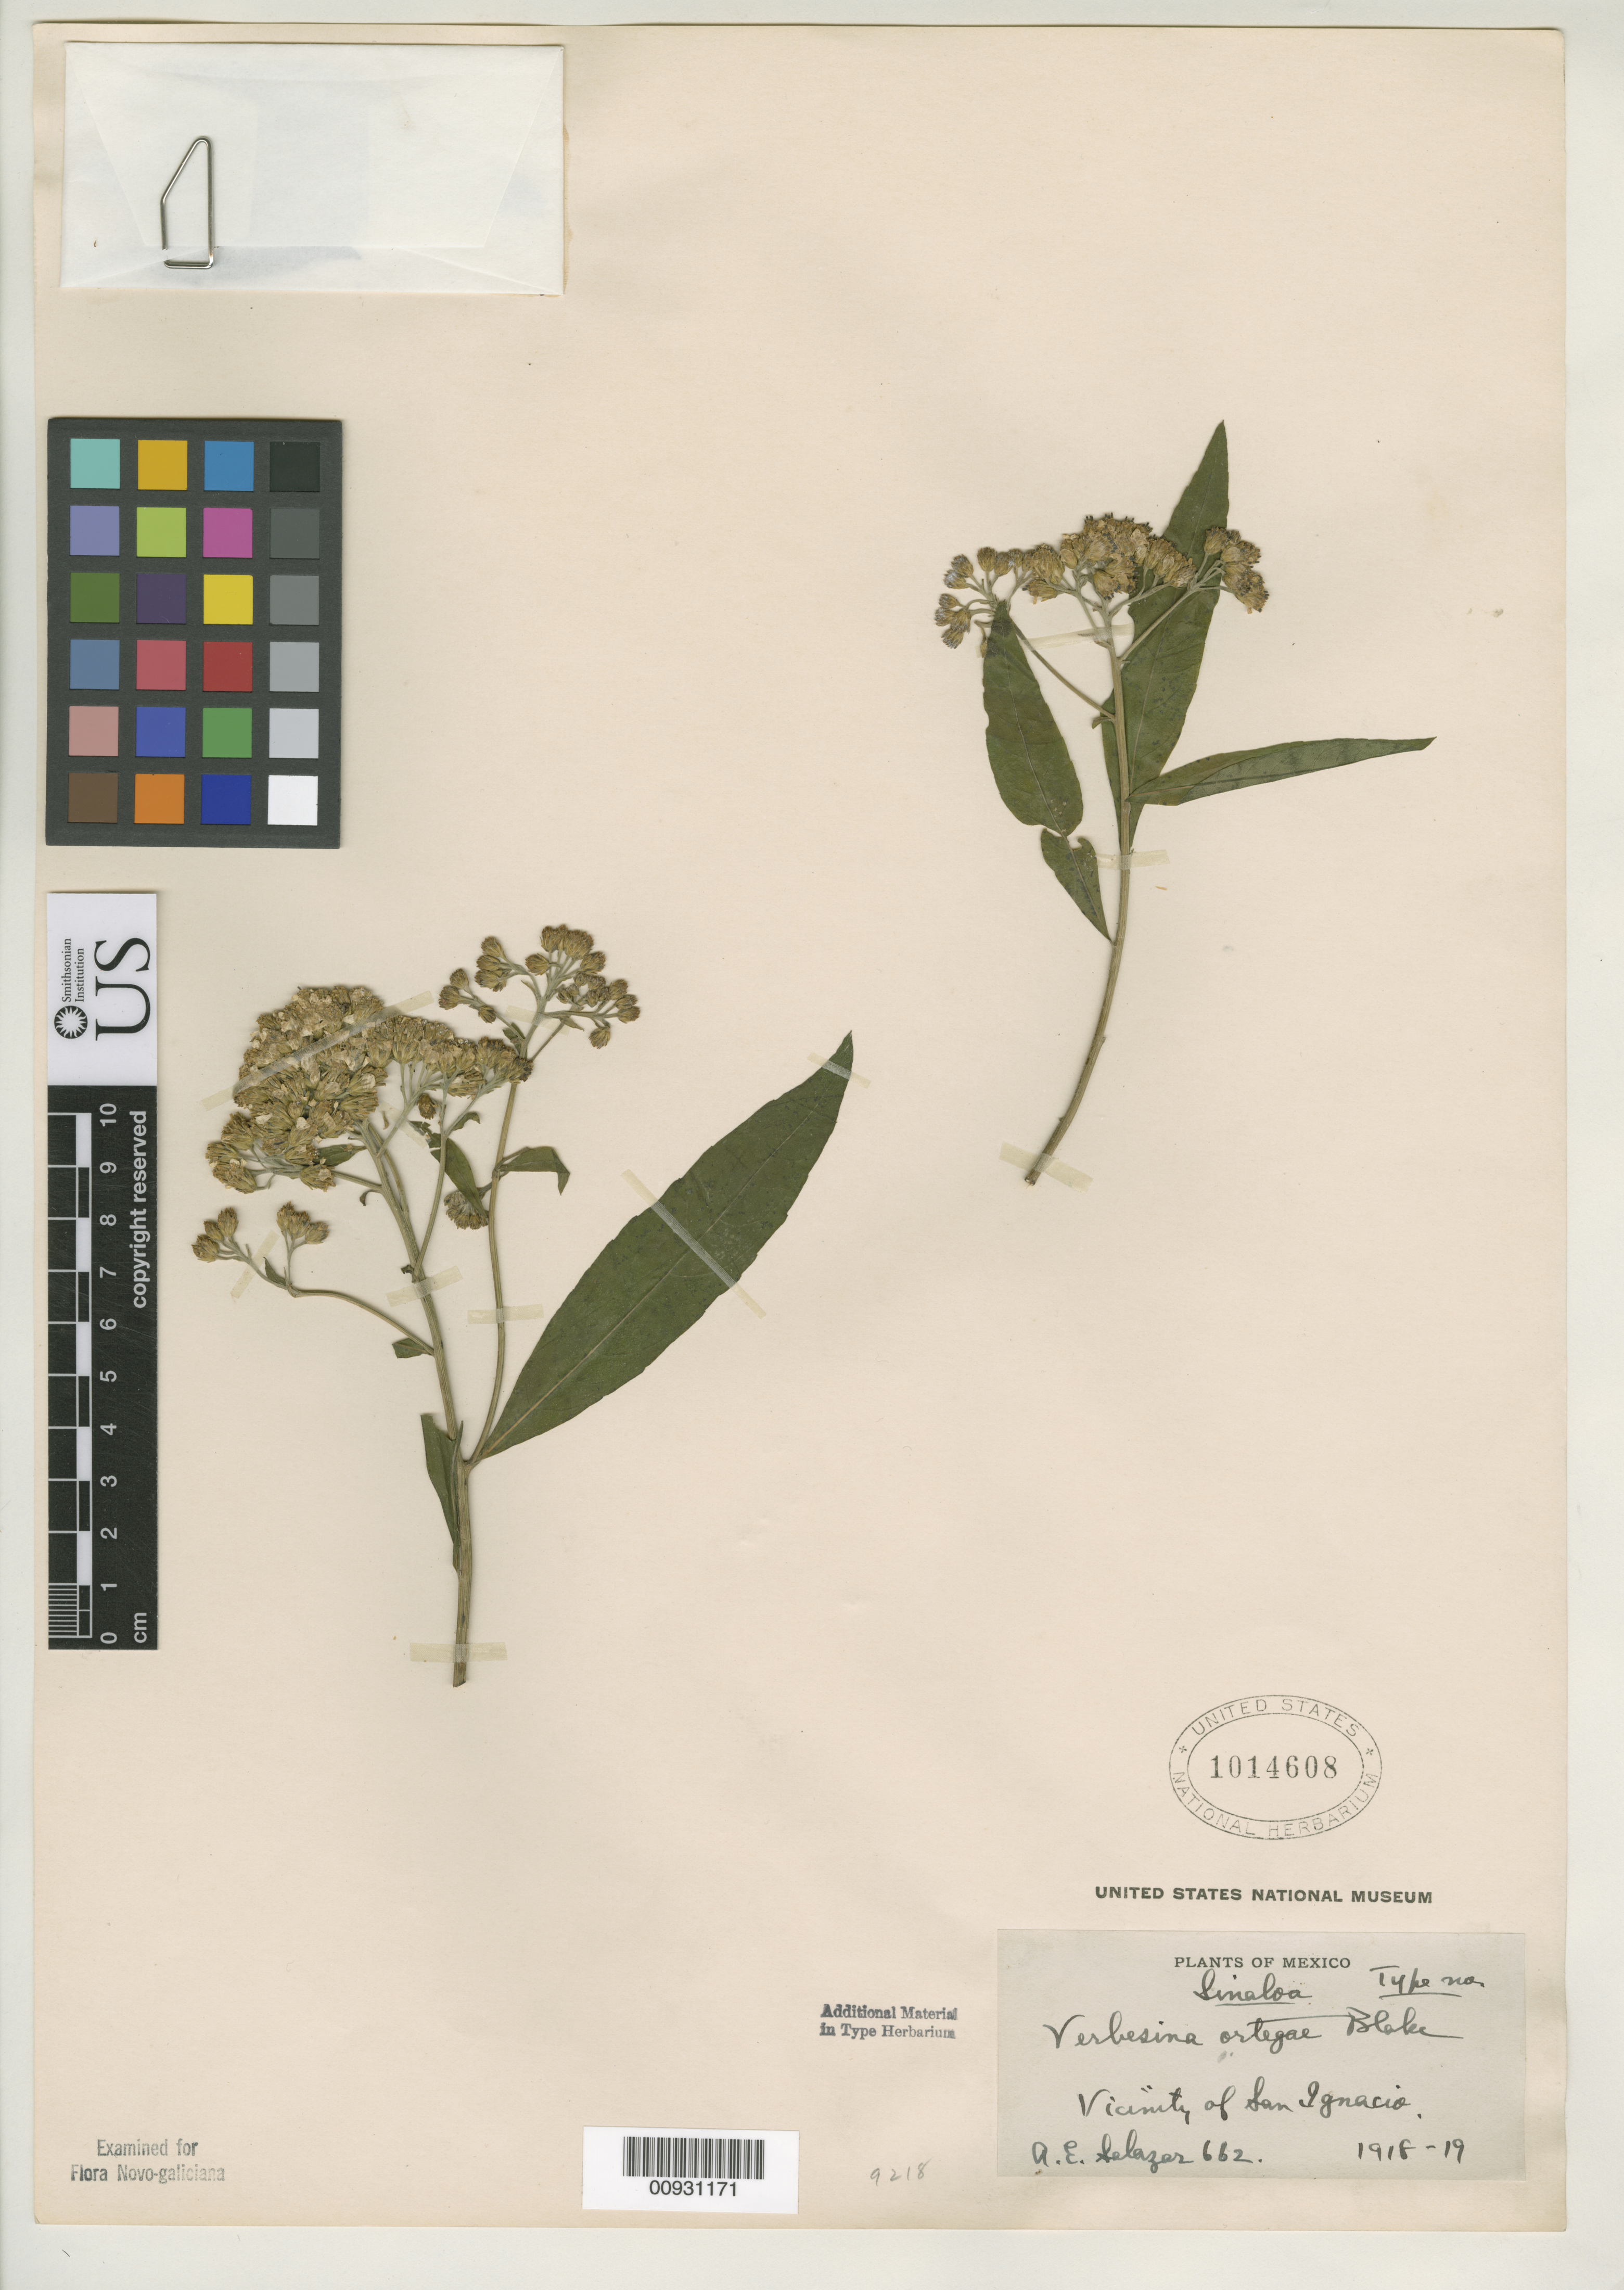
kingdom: Plantae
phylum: Tracheophyta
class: Magnoliopsida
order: Asterales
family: Asteraceae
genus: Verbesina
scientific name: Verbesina ortegae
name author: S.F. Blake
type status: Isotype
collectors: A. E. Salazar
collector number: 662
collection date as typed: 1918 to -- --- 1919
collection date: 1918/1919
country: Mexico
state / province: Sinaloa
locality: Vicinity of San Ignacio.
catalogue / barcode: US 1014608